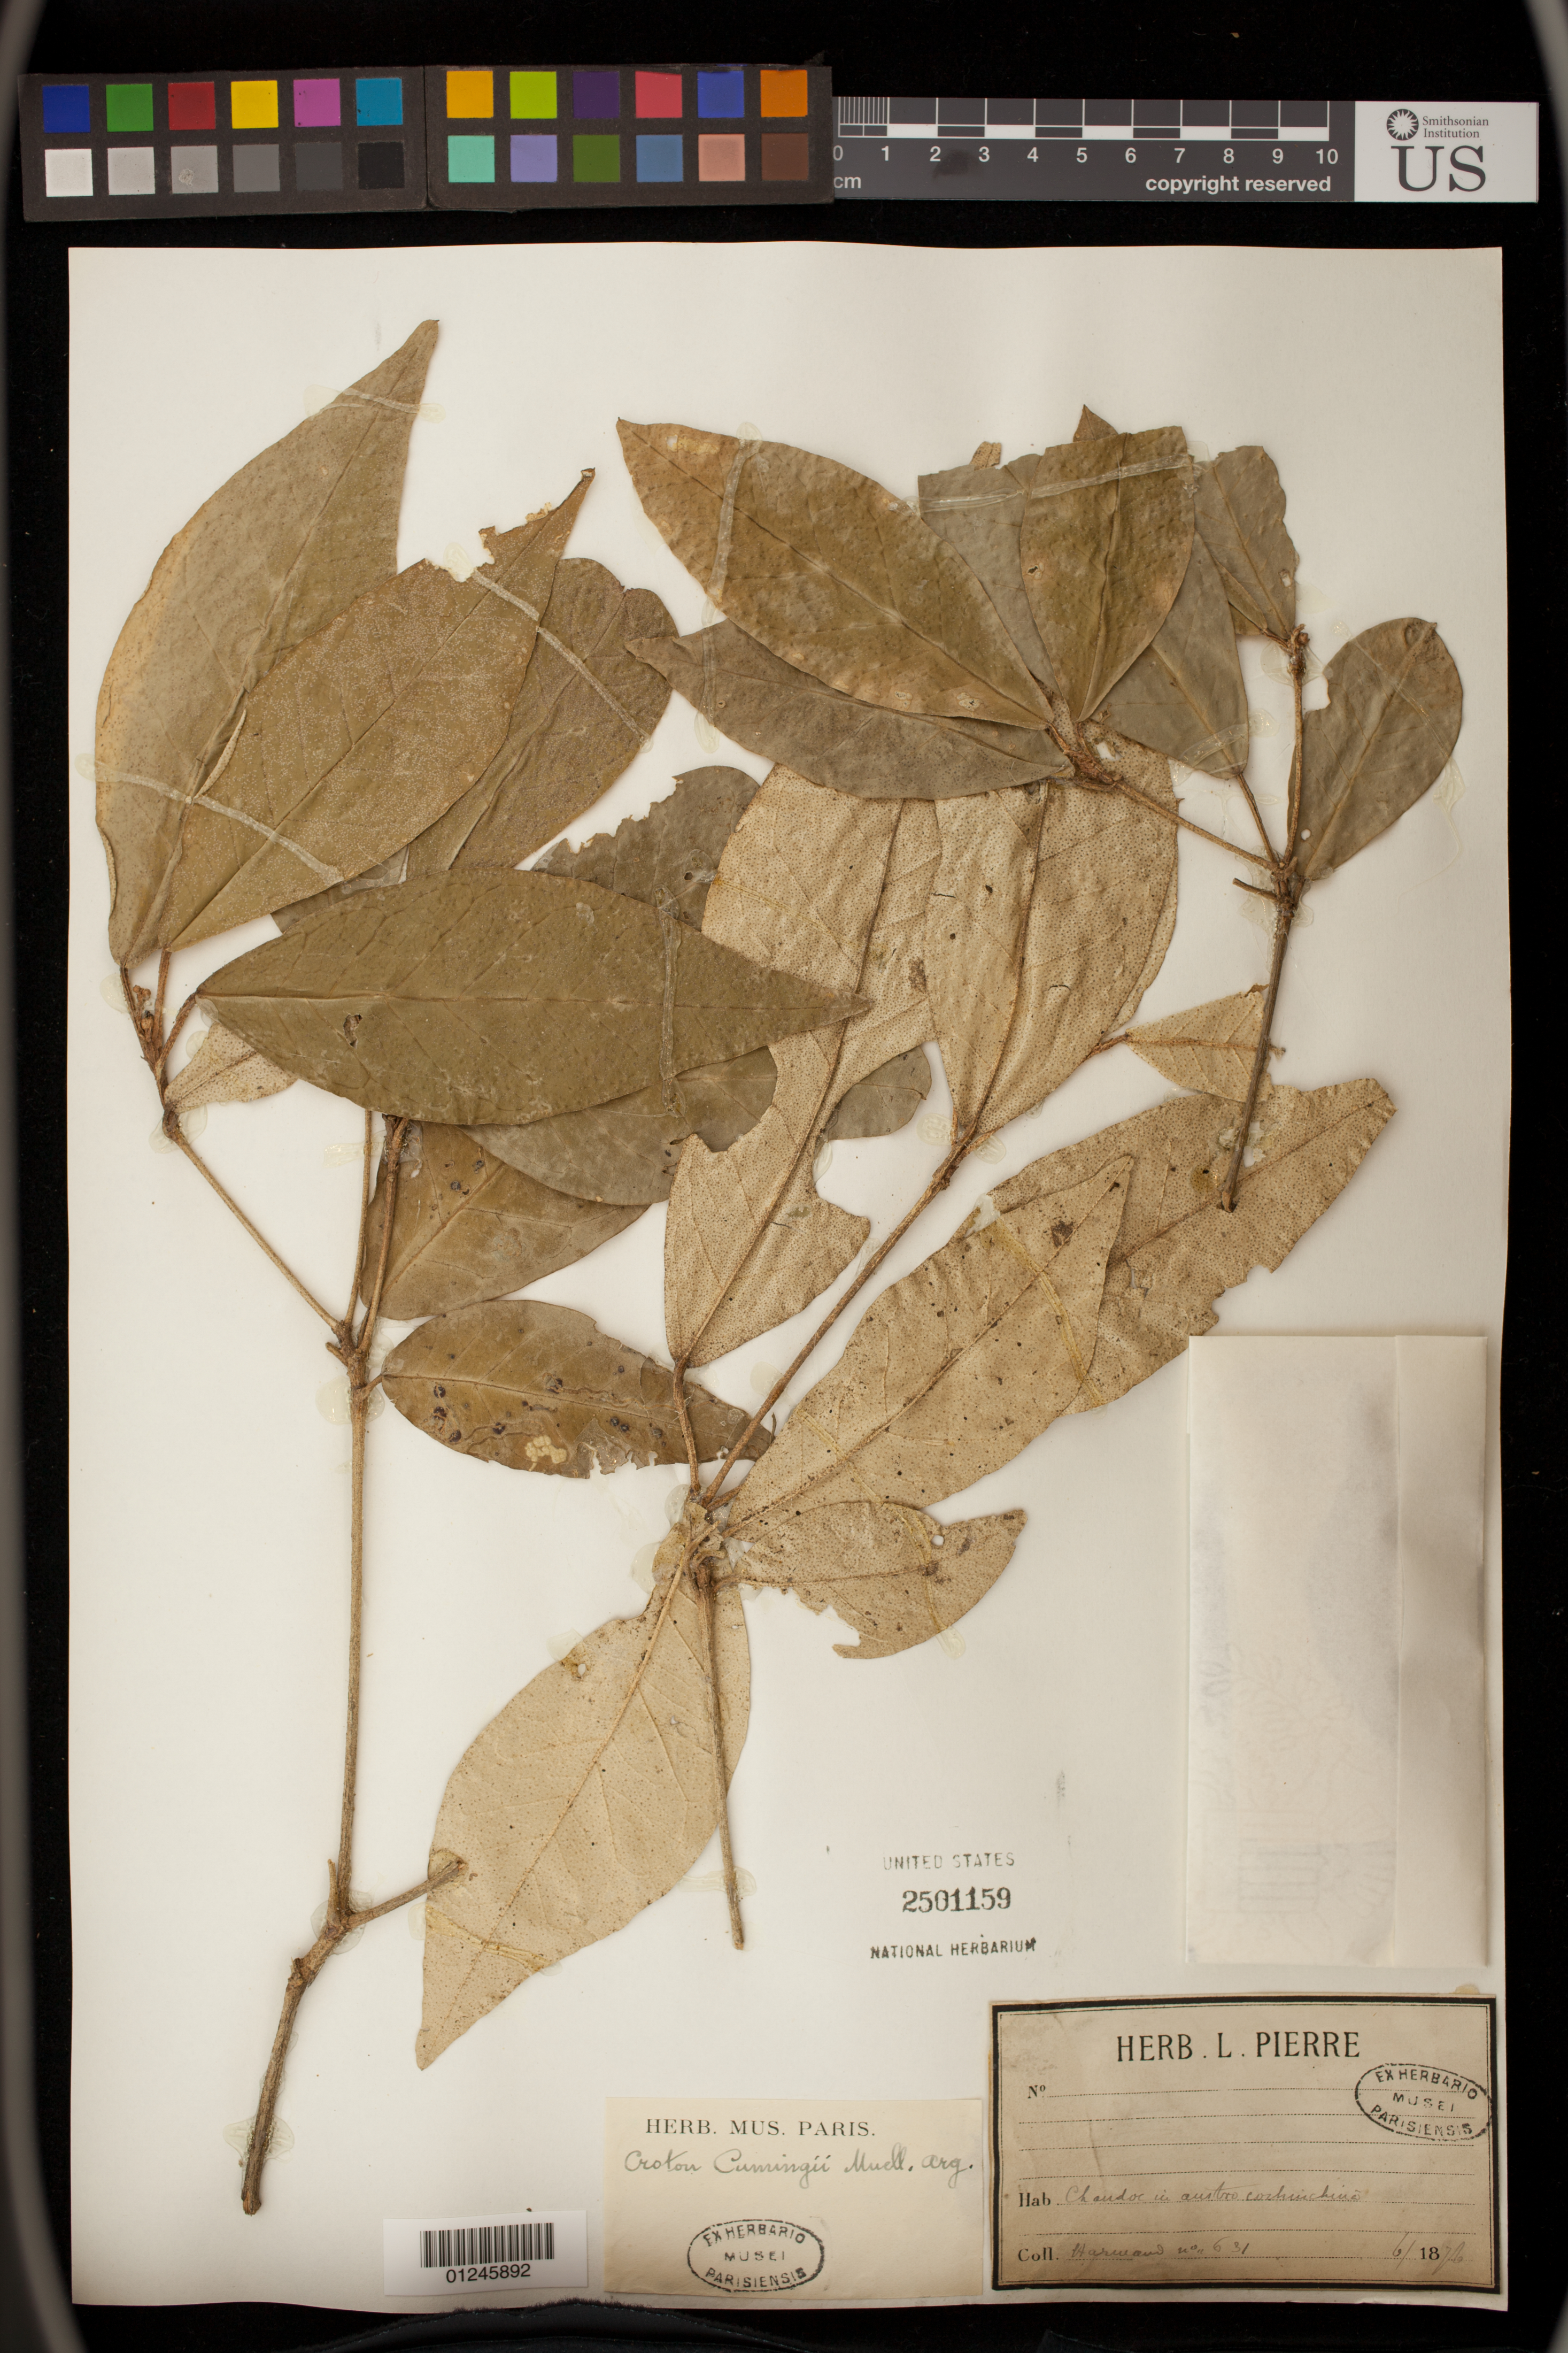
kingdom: Plantae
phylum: Tracheophyta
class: Magnoliopsida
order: Malpighiales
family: Euphorbiaceae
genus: Croton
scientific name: Croton cascarilloides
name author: Raeusch.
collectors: Harmand, --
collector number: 631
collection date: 1876-06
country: Vietnam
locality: chandoc in austro conchinchina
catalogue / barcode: US 2501159